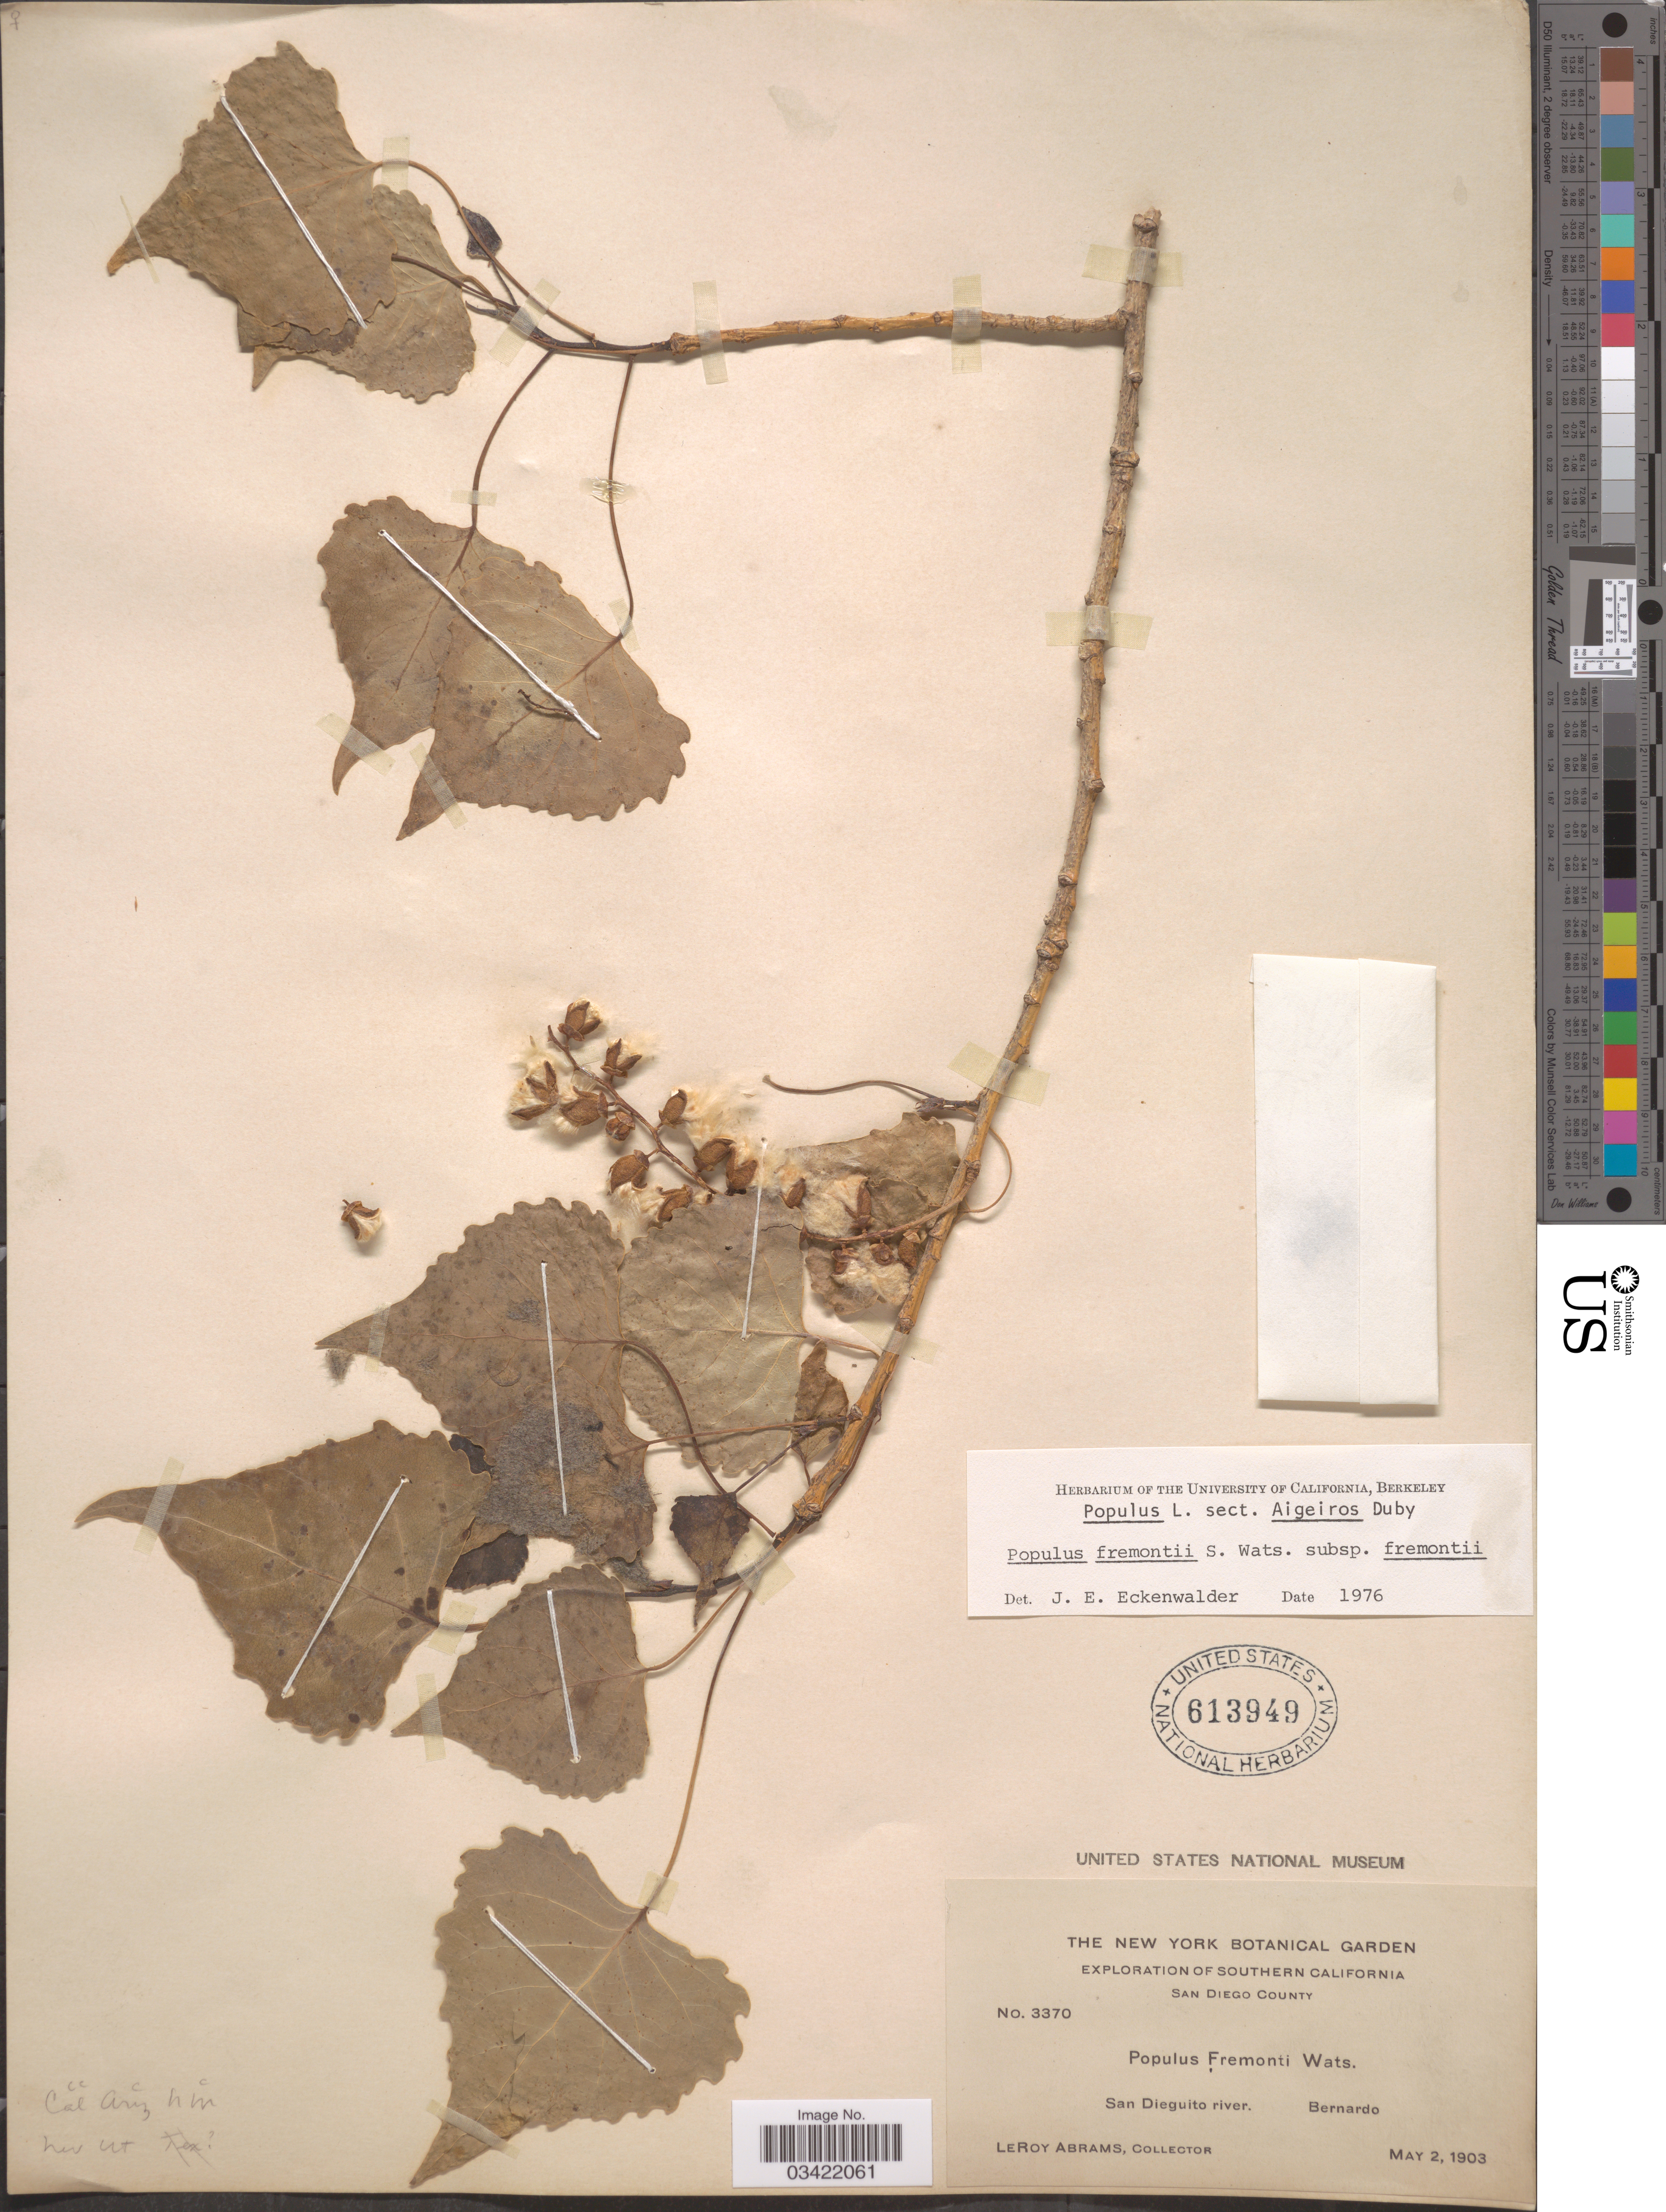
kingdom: Plantae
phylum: Tracheophyta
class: Magnoliopsida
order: Malpighiales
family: Salicaceae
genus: Populus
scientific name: Populus fremontii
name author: S. Watson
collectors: L. Abrams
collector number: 3370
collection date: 1903-05-02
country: United States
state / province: California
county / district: San Diego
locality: Southern California. San Diego County. San Dieguito river. Bernardo.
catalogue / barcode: US 613949